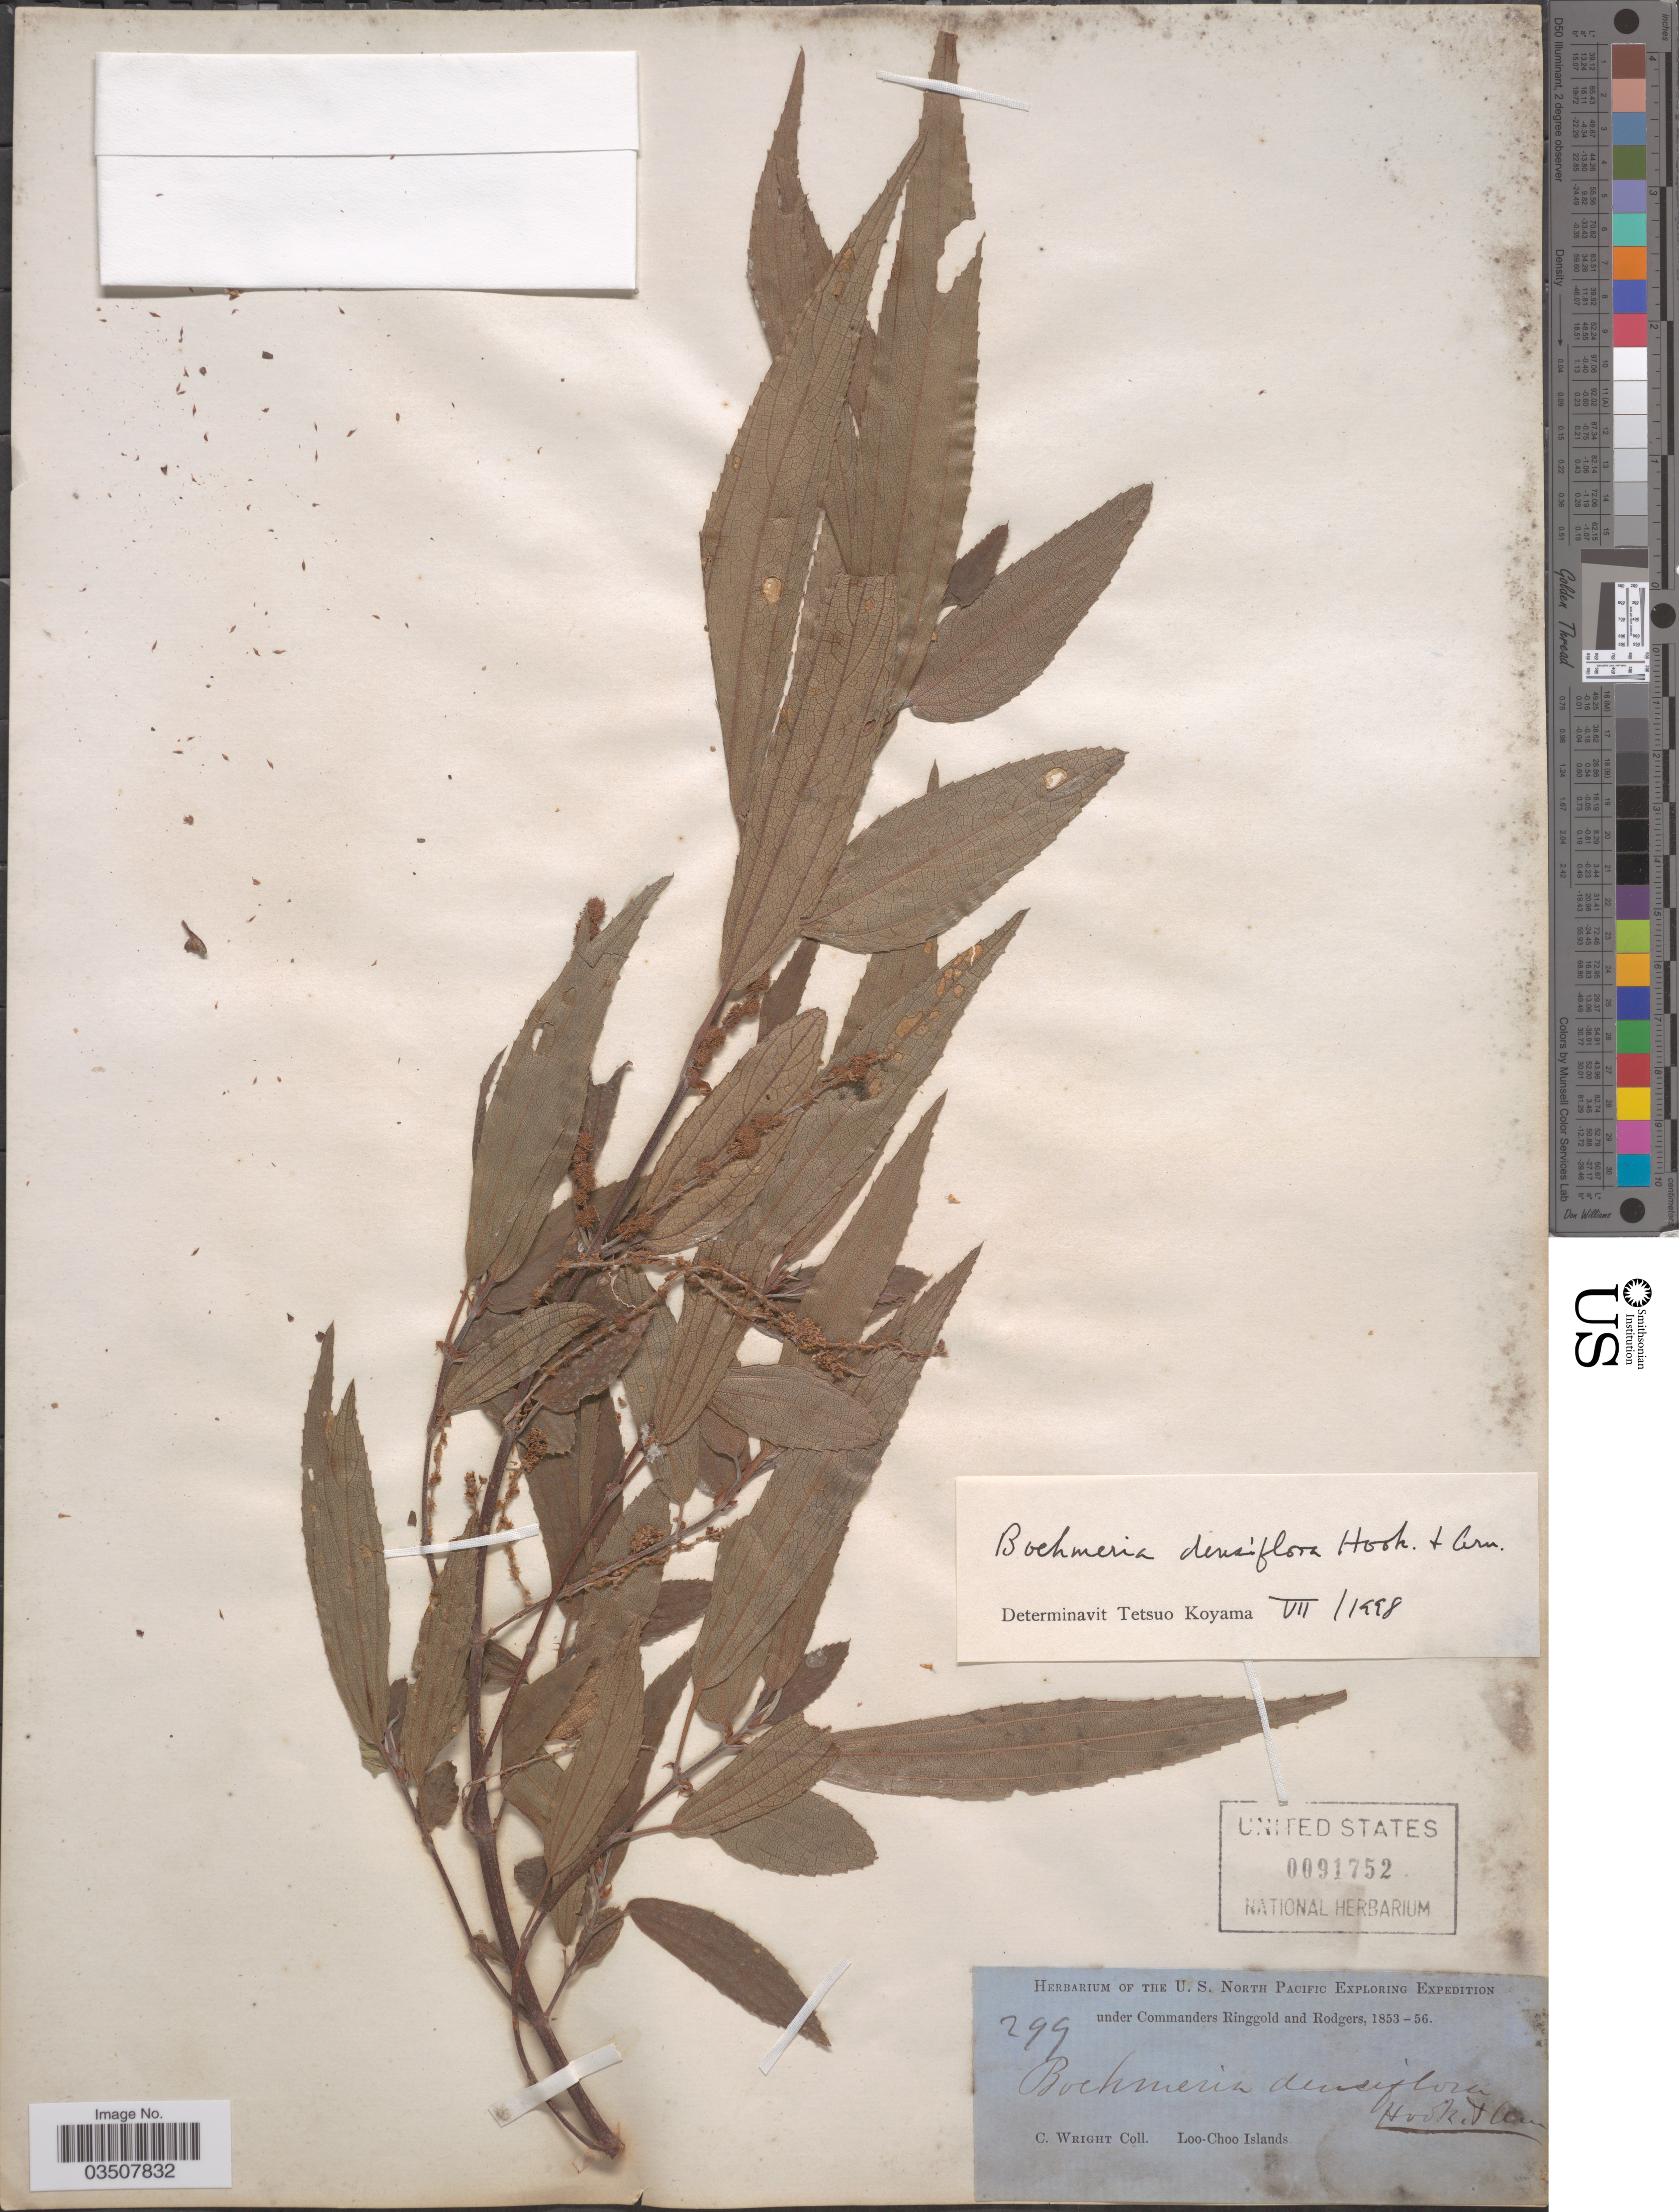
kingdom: Plantae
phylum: Tracheophyta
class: Magnoliopsida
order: Rosales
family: Urticaceae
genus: Boehmeria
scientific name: Boehmeria densiflora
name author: Hook. & Arn.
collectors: C. Wright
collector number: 299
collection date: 1853/1856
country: Japan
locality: Loo-Choo Islands.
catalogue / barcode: US 91752